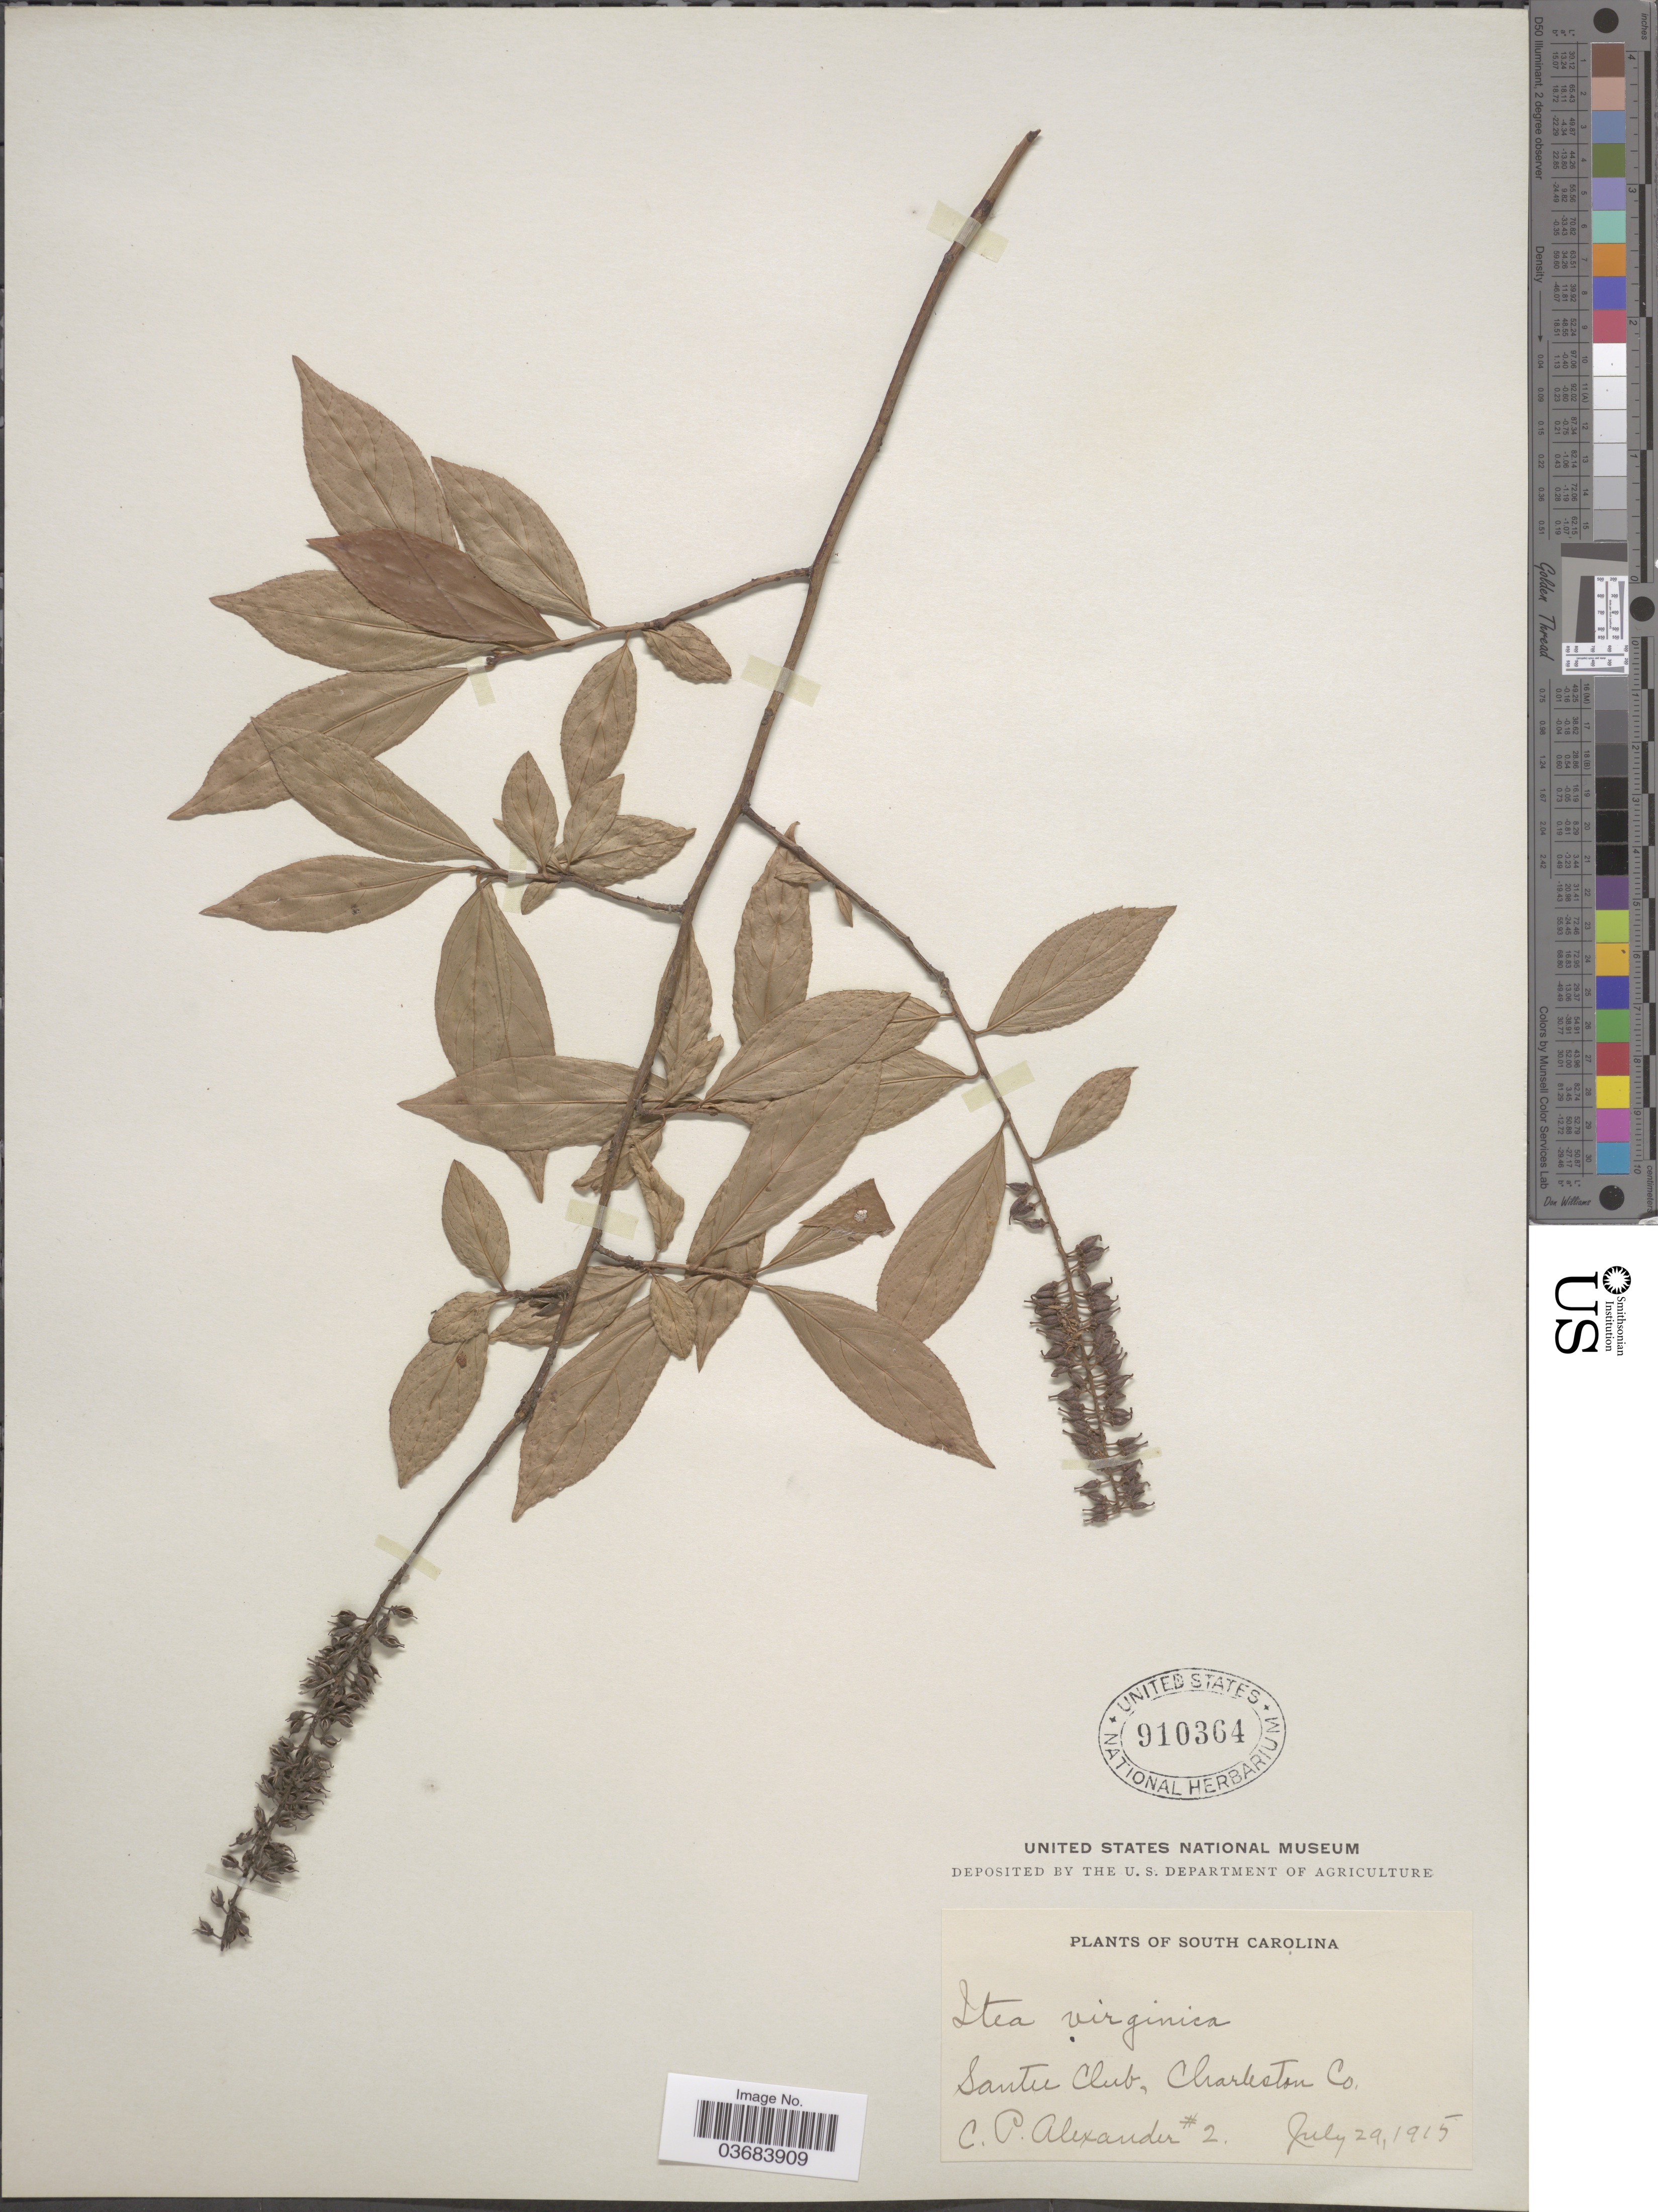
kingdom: Plantae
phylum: Tracheophyta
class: Magnoliopsida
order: Saxifragales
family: Iteaceae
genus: Itea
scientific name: Itea virginica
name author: L.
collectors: C. P. Alexander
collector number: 2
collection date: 1915-07-29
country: United States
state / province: South Carolina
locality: Santee Club, Charleston Co.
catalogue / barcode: US 910364